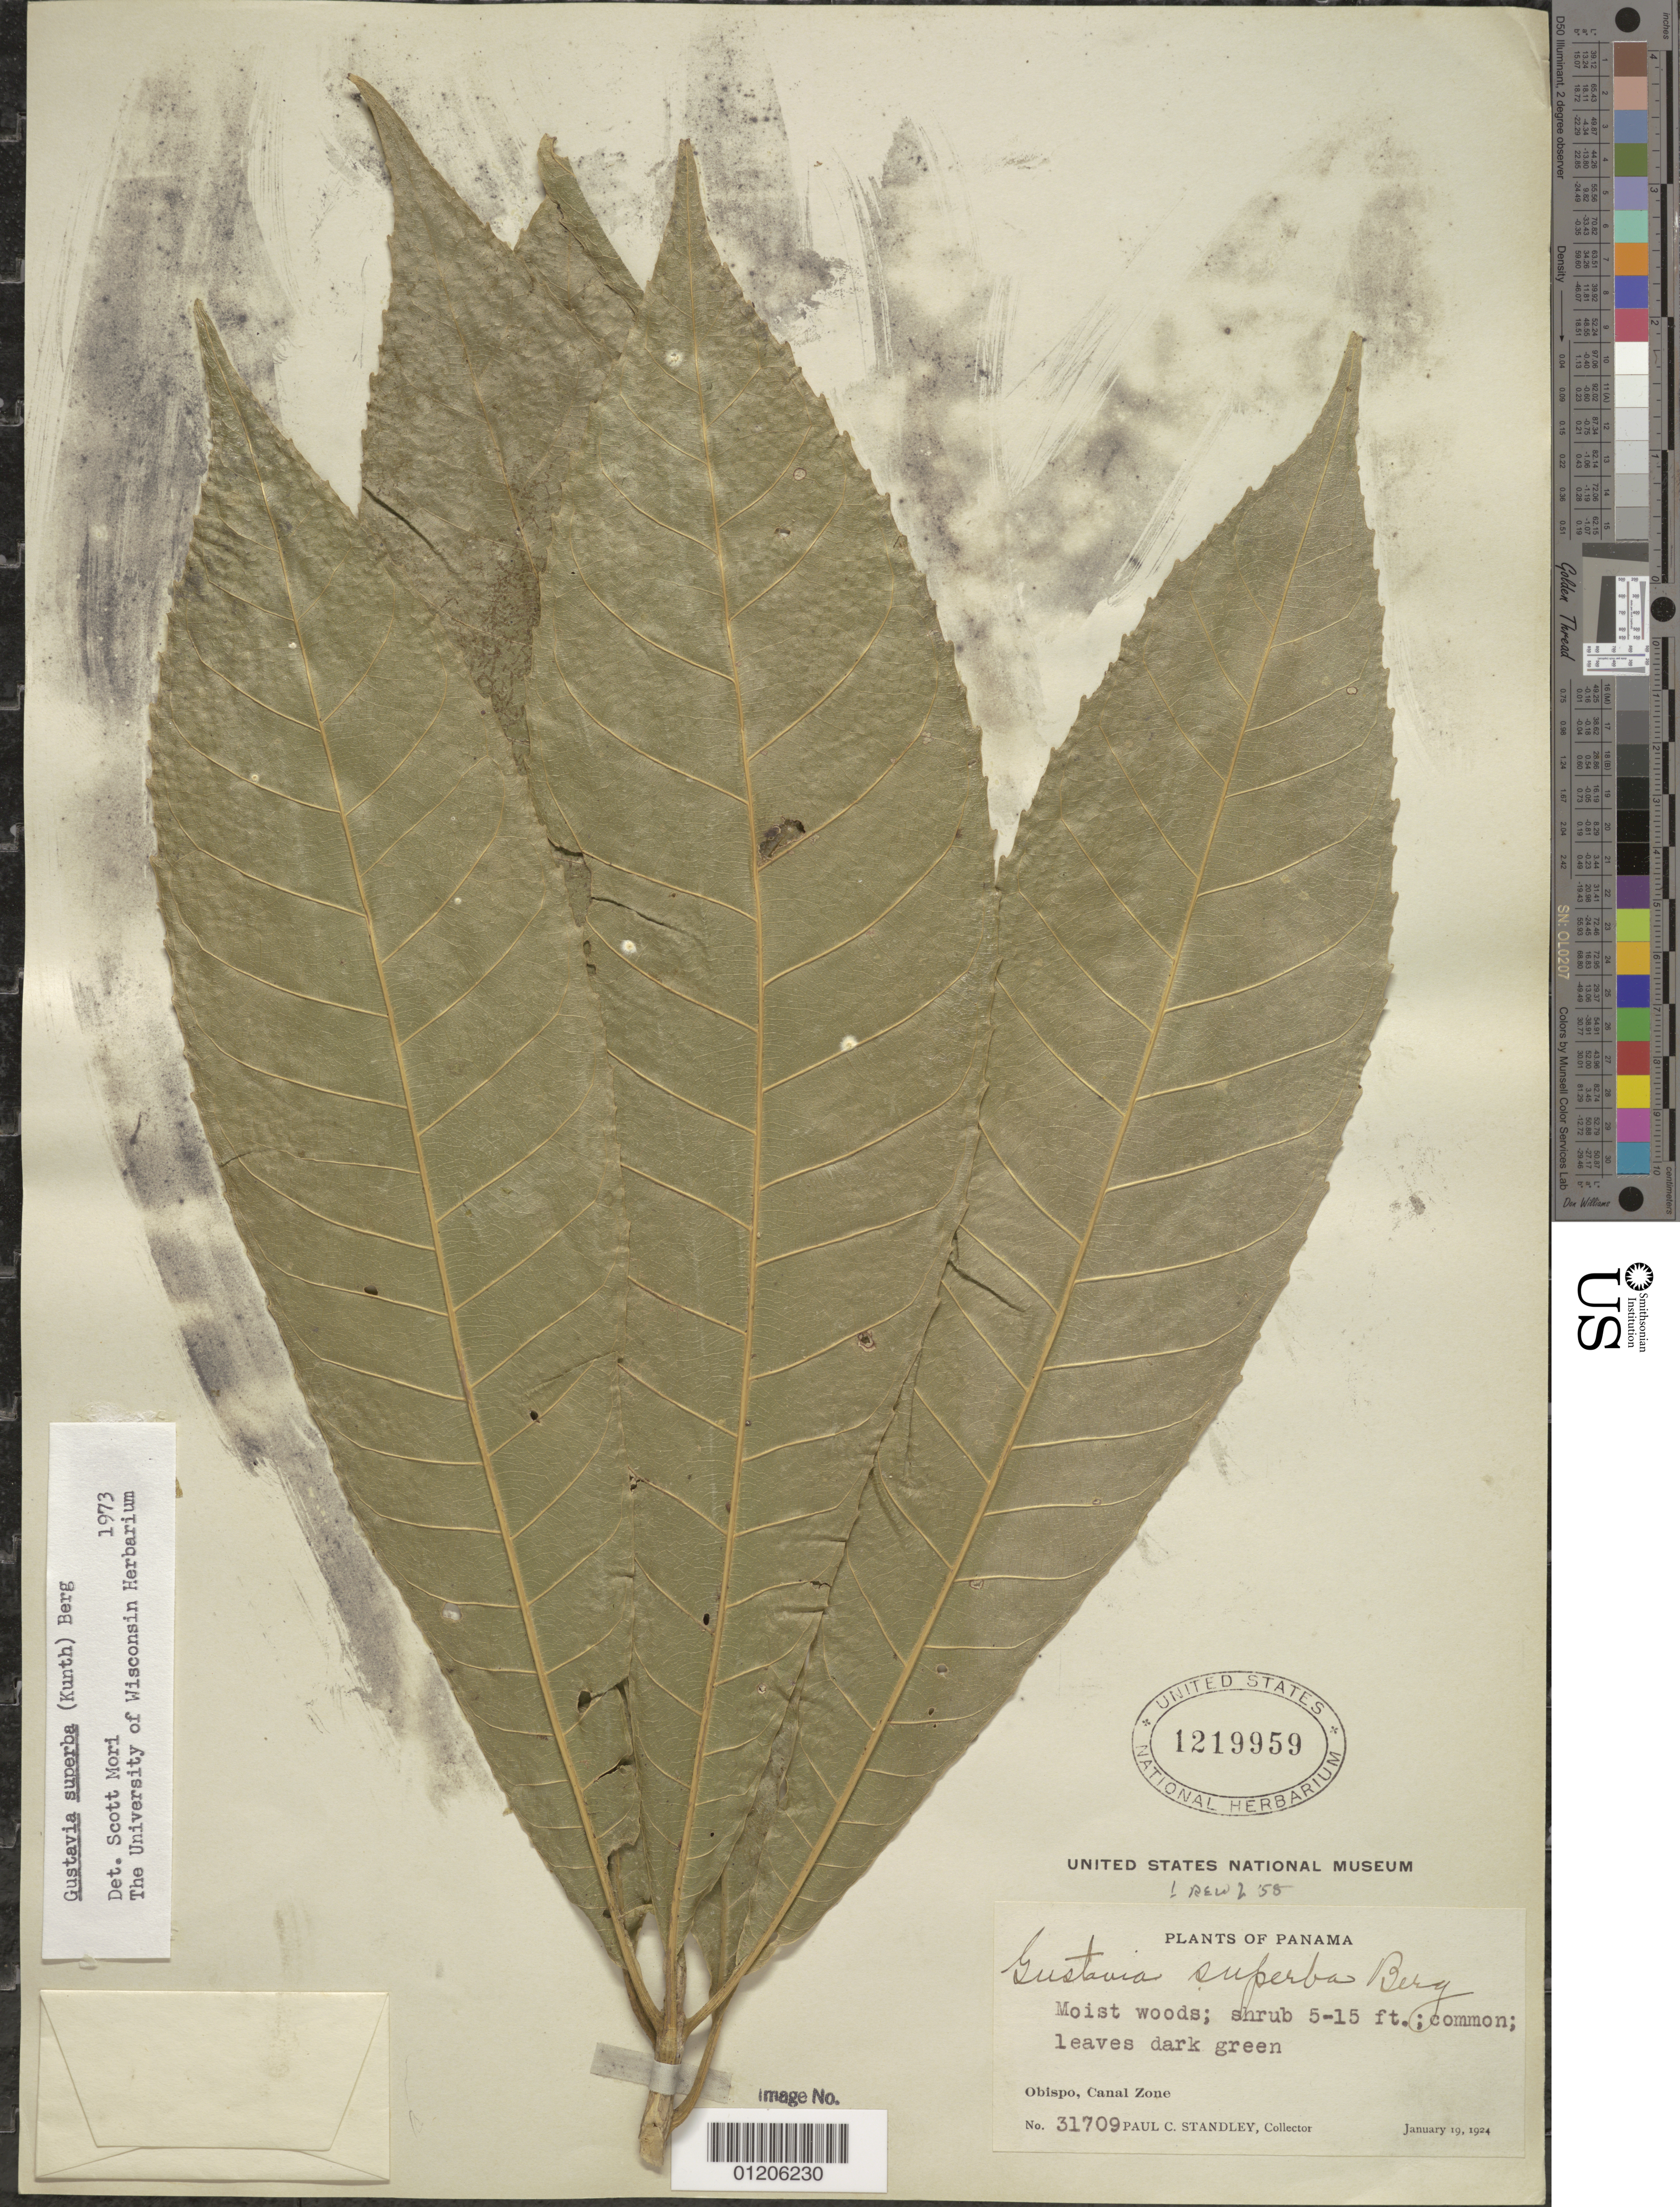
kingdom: Plantae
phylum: Tracheophyta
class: Magnoliopsida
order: Ericales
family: Lecythidaceae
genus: Gustavia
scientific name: Gustavia superba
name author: (Kunth) O. Berg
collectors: P. C. Standley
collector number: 31709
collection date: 1924-01-19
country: Panama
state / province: Colón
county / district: Canal Zone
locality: Obispo.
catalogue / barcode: US 1219959